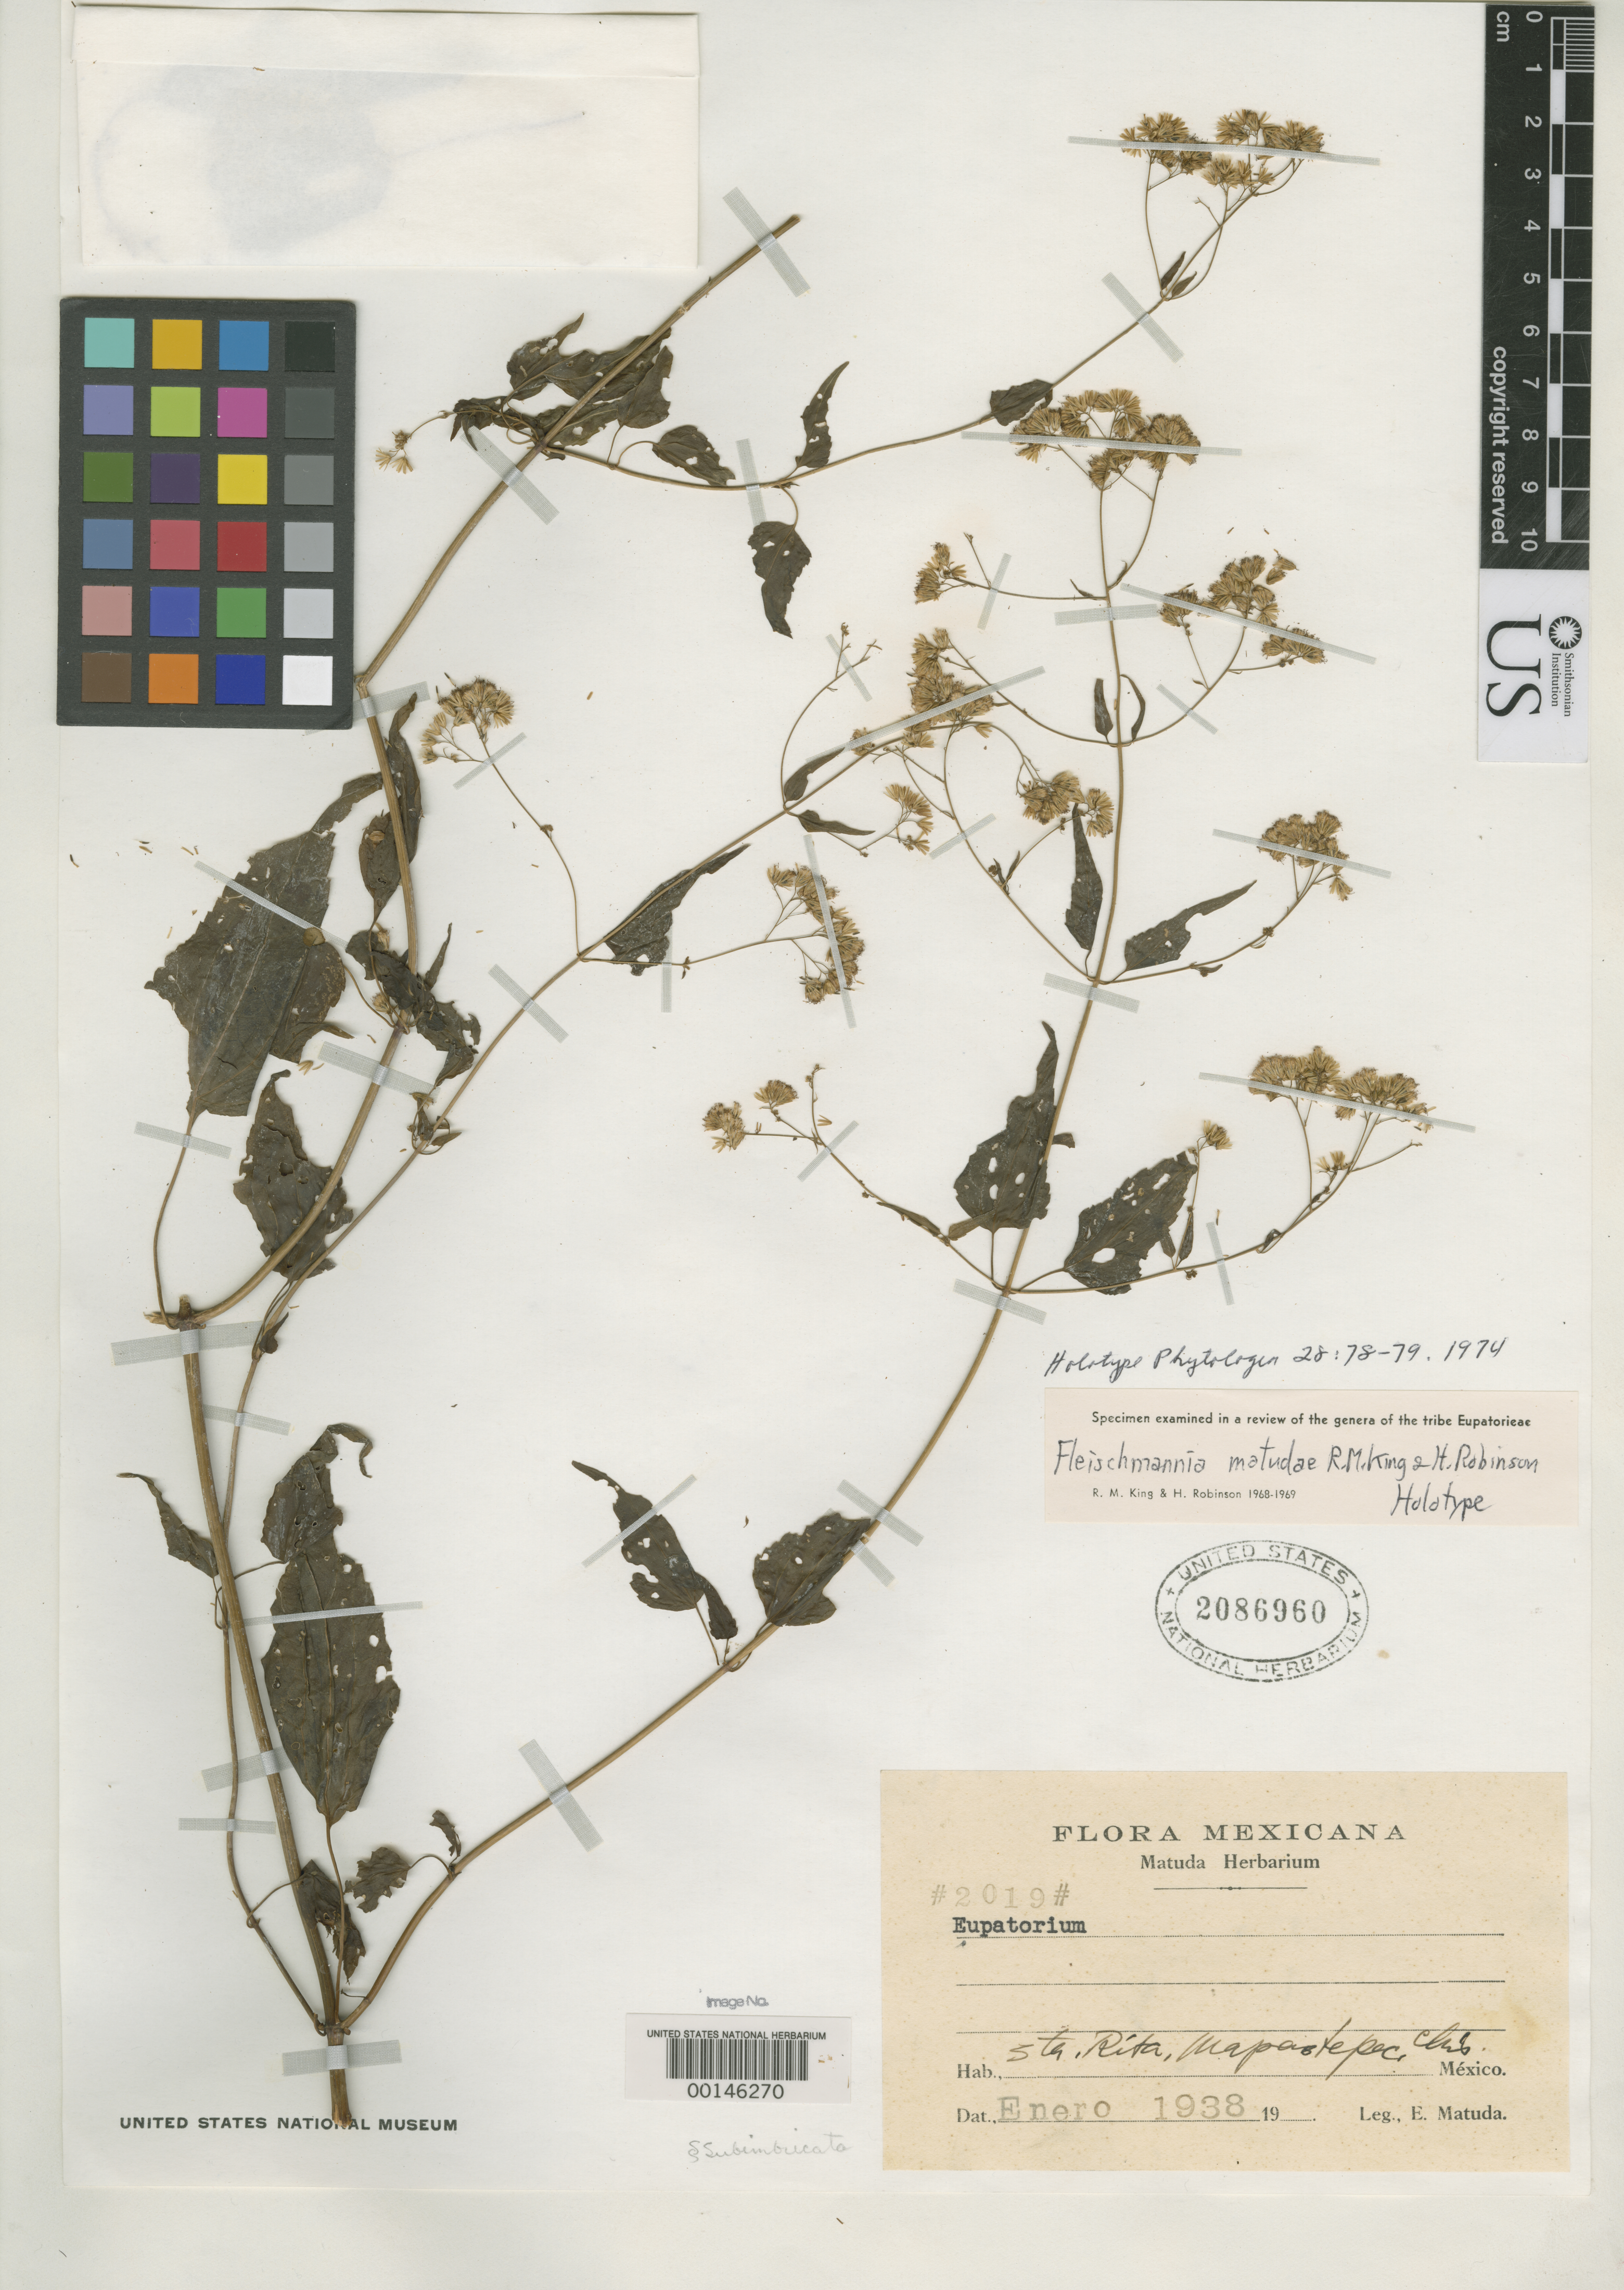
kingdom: Plantae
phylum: Tracheophyta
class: Magnoliopsida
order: Asterales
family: Asteraceae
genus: Fleischmannia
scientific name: Fleischmannia matudae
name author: R.M. King & H. Rob.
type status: Holotype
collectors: E. Matuda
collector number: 2019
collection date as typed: Jan 1938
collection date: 1938-01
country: Mexico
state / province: Chiapas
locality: Mapastepec.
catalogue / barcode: US 2086960